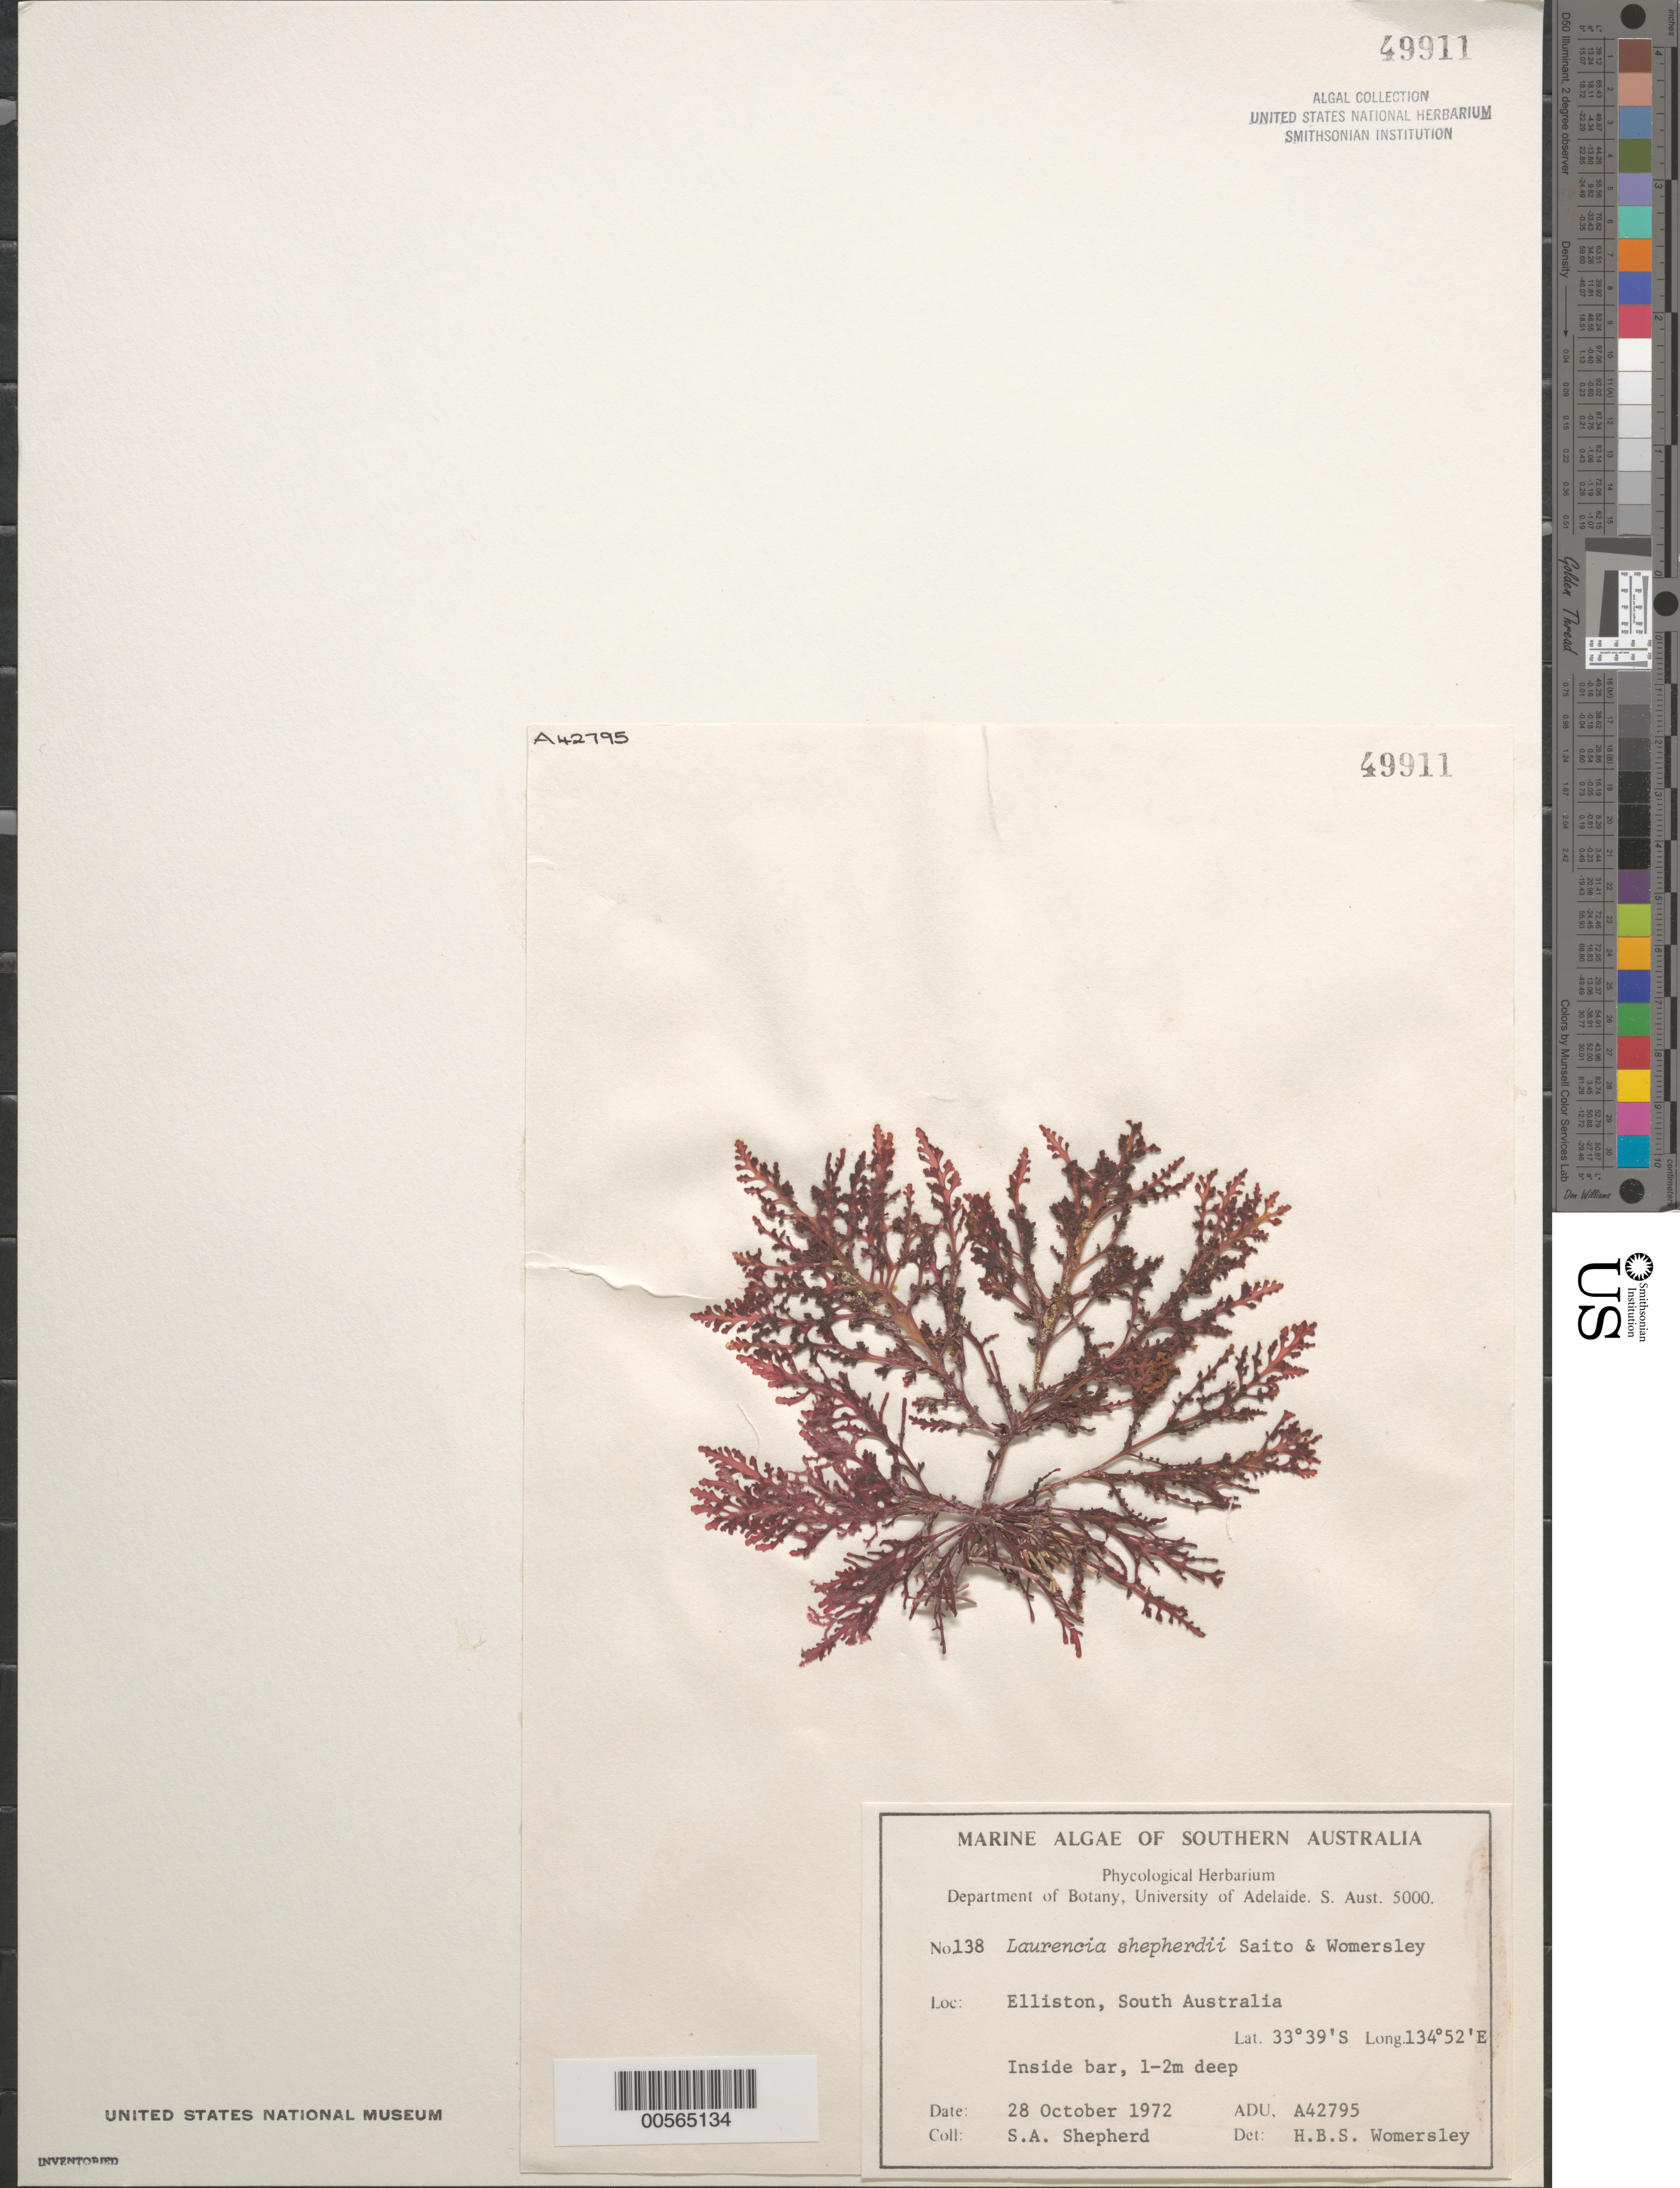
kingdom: Plantae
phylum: Rhodophyta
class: Florideophyceae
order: Ceramiales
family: Rhodomelaceae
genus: Laurencia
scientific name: Laurencia shepherdii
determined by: Womersley, H. B. S.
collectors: S. Shepherd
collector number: ADU A42795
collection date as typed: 28 Oct 1972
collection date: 1972-10-28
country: Australia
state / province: South Australia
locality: Elliston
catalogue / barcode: US 49911